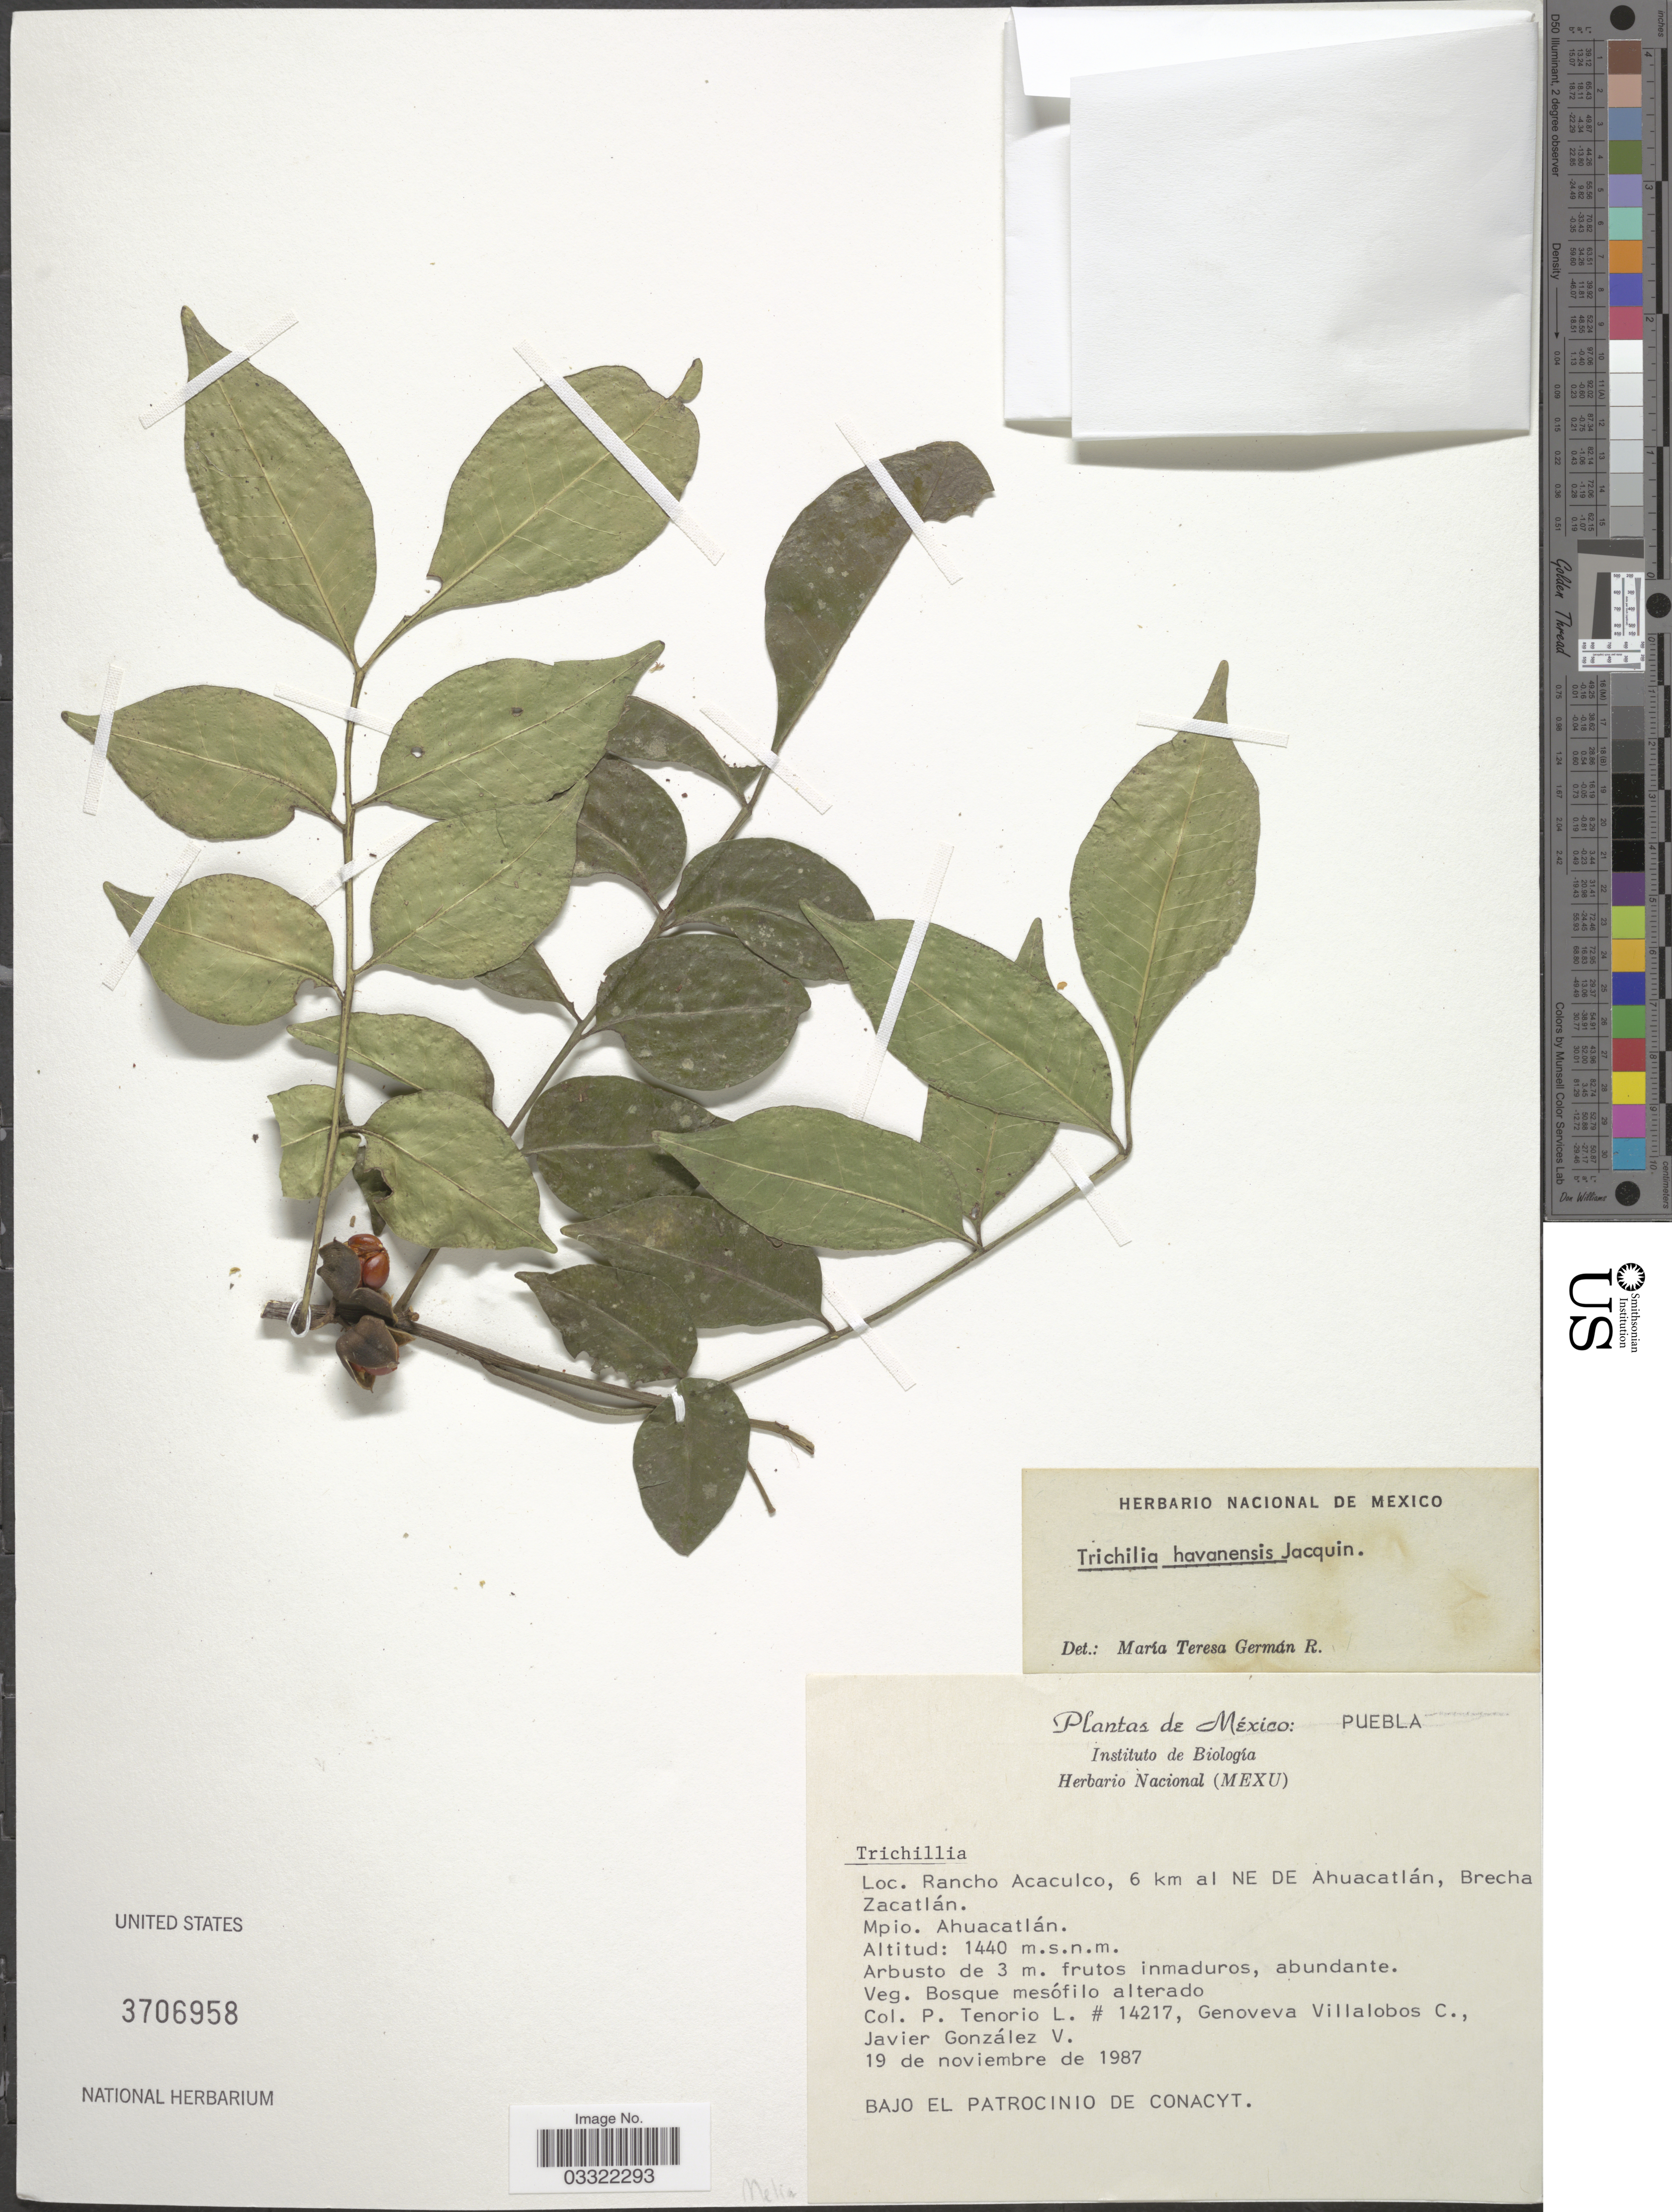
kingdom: Plantae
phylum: Tracheophyta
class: Magnoliopsida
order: Sapindales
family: Meliaceae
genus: Trichilia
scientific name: Trichilia havanensis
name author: Jacq.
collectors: P. Tenorio L., G. Villalobos & J. González V.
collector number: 14217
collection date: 1987-11-19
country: Mexico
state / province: Puebla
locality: Rancho Acaculco, 6 km al NE DE Ahuacatlán, Brecha Zacatlán. Mpio. Ahuacatlán.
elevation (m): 1440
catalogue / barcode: US 3706958